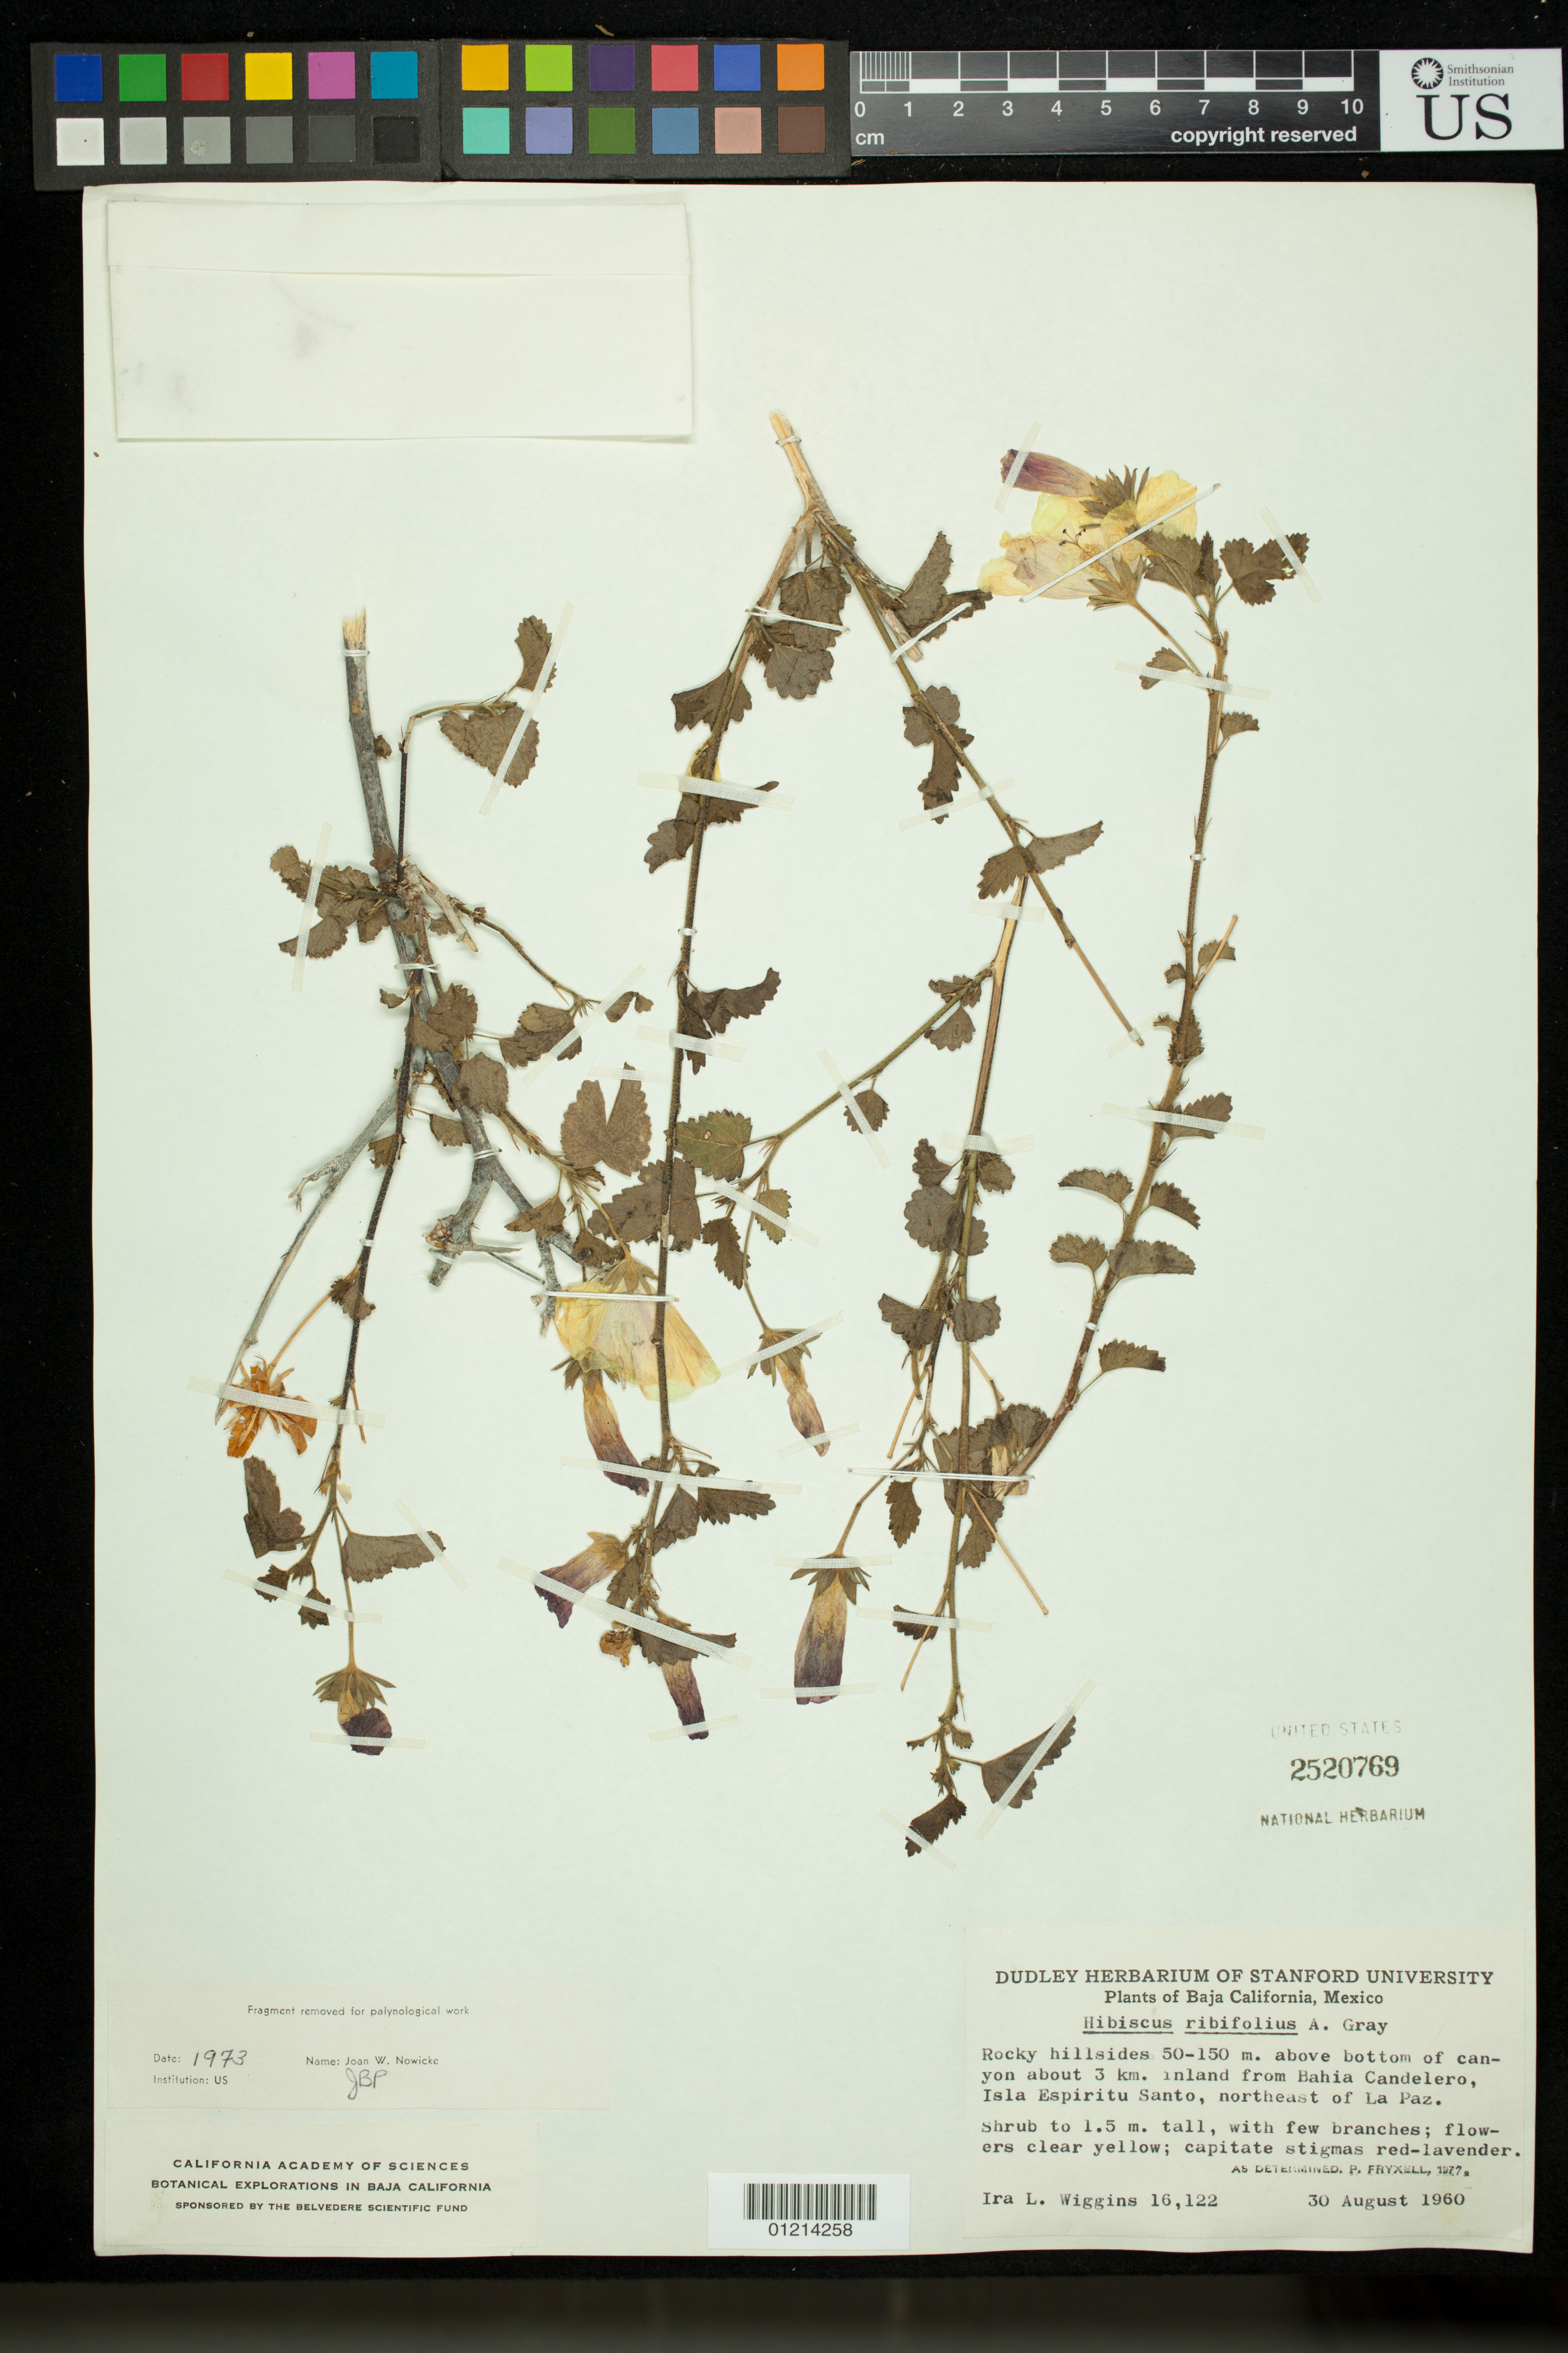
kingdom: Plantae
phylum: Tracheophyta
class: Magnoliopsida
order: Malvales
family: Malvaceae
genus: Hibiscus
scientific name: Hibiscus ribifolius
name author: A. Gray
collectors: I. L. Wiggins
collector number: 16122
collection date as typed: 8/30/1960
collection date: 1960-08-30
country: Mexico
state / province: Baja California Sur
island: Espiritu Santo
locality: Rocky hillsides 50-150 m. above bottom of canyon about 3 km. inland from Bahia Candelero, Isla Espiritu Santo, northeast of La Paz.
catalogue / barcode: US 2520769